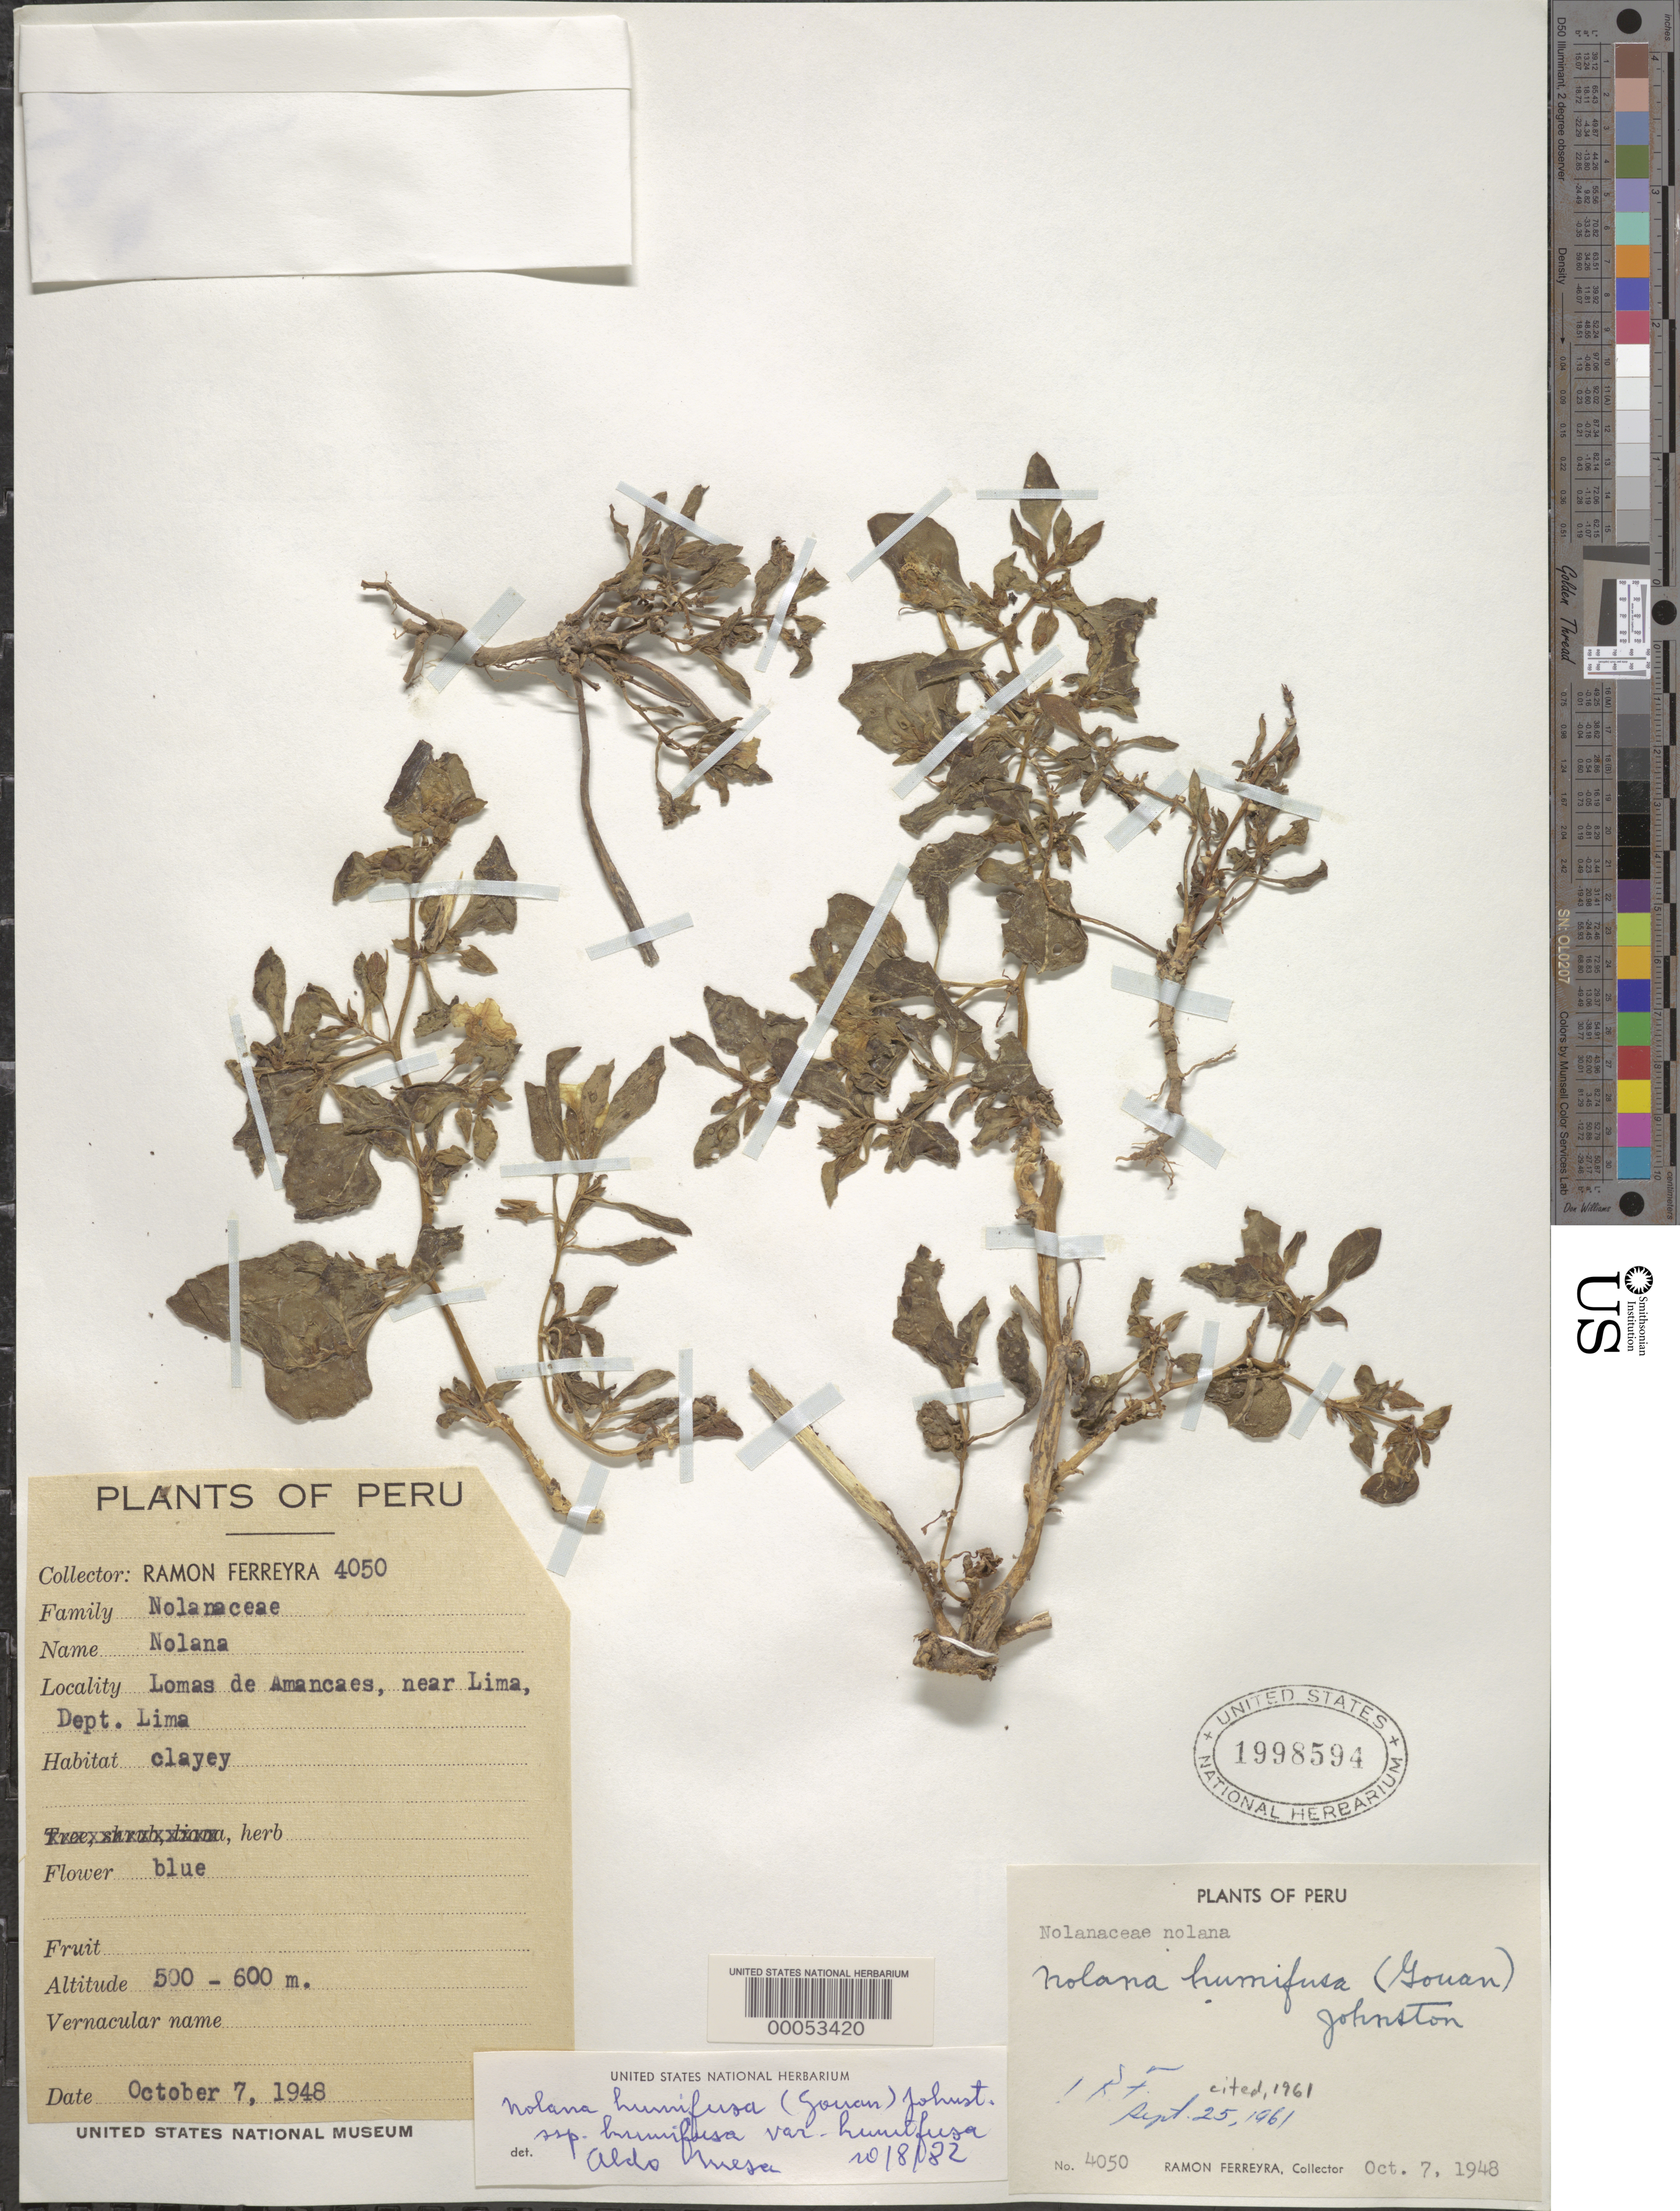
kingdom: Plantae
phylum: Tracheophyta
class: Magnoliopsida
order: Solanales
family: Solanaceae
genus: Nolana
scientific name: Nolana humifusa var. humifusa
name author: (Gouan) I.M. Johnst.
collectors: R. A. Ferreyra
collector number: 4050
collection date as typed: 07 Oct 1948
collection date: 1948-10-07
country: Peru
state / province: Lima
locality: Lomas de amancaes, near lima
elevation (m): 500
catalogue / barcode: US 1998594